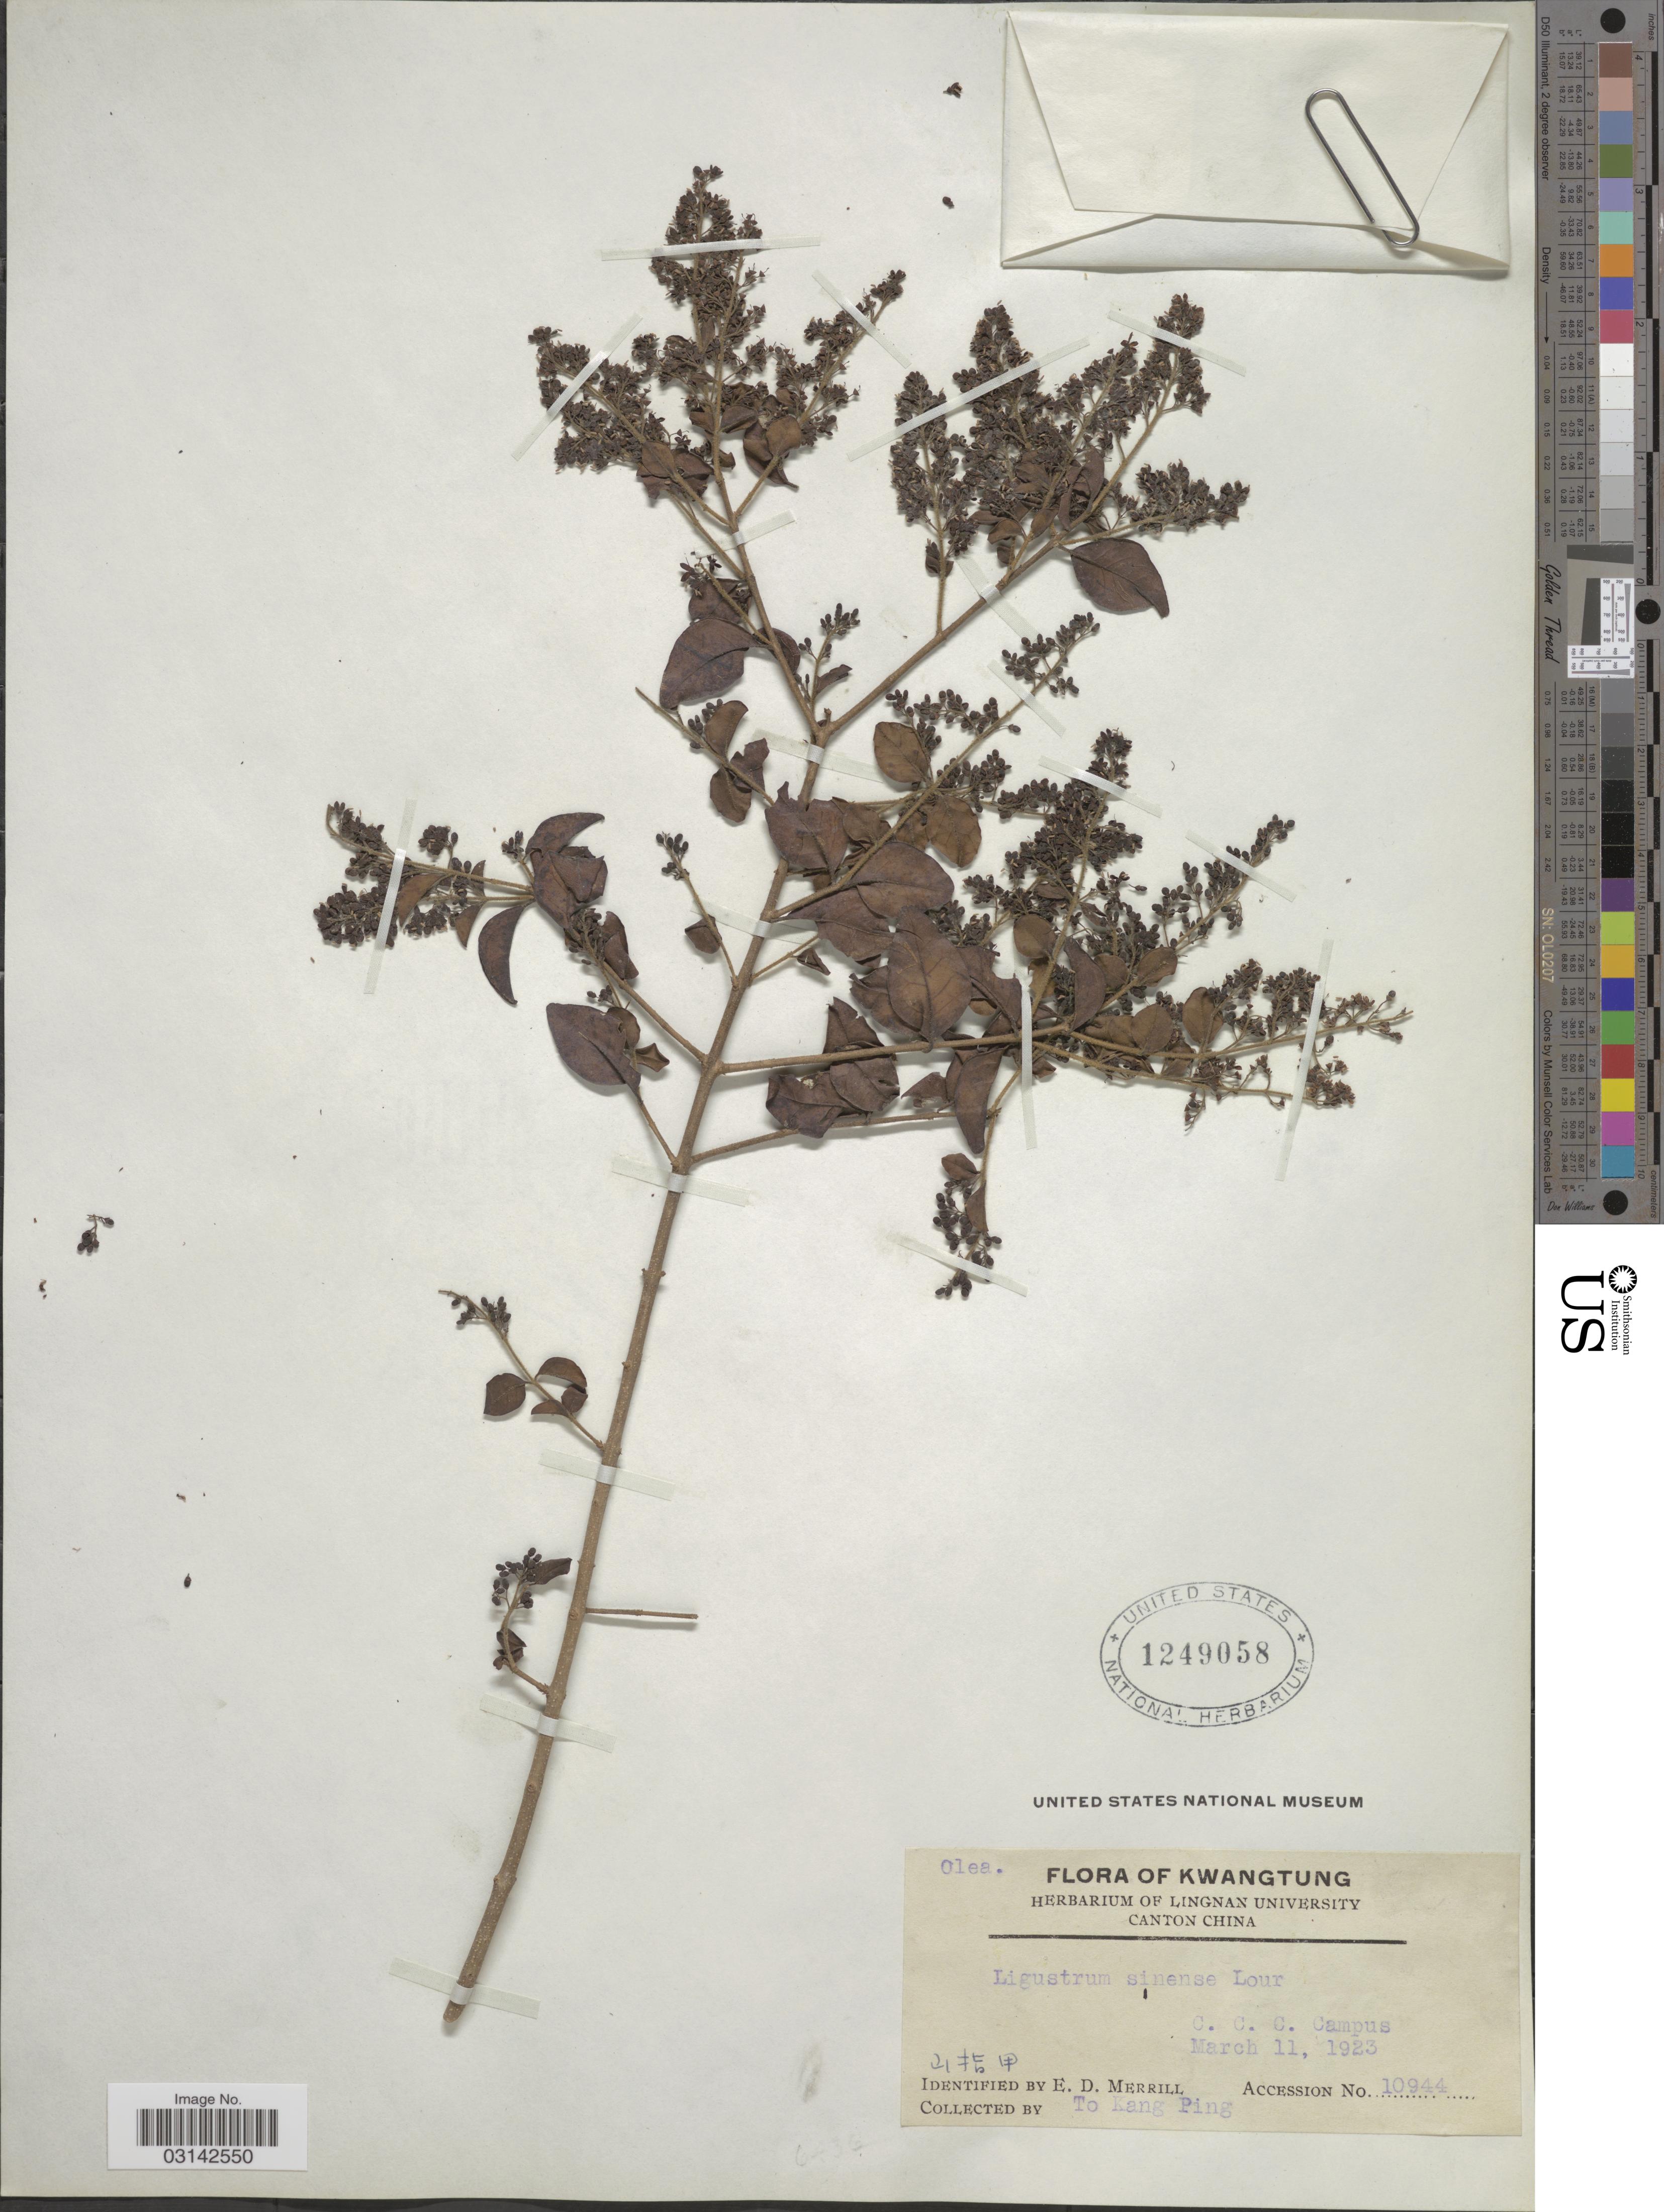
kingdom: Plantae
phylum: Tracheophyta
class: Magnoliopsida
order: Lamiales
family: Oleaceae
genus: Ligustrum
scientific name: Ligustrum sinense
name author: Lour.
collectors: T. Ping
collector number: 10944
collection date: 1923-03-11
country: China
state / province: Guangdong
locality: Kwangtung. C.C.C. Campus.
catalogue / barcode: US 1249058